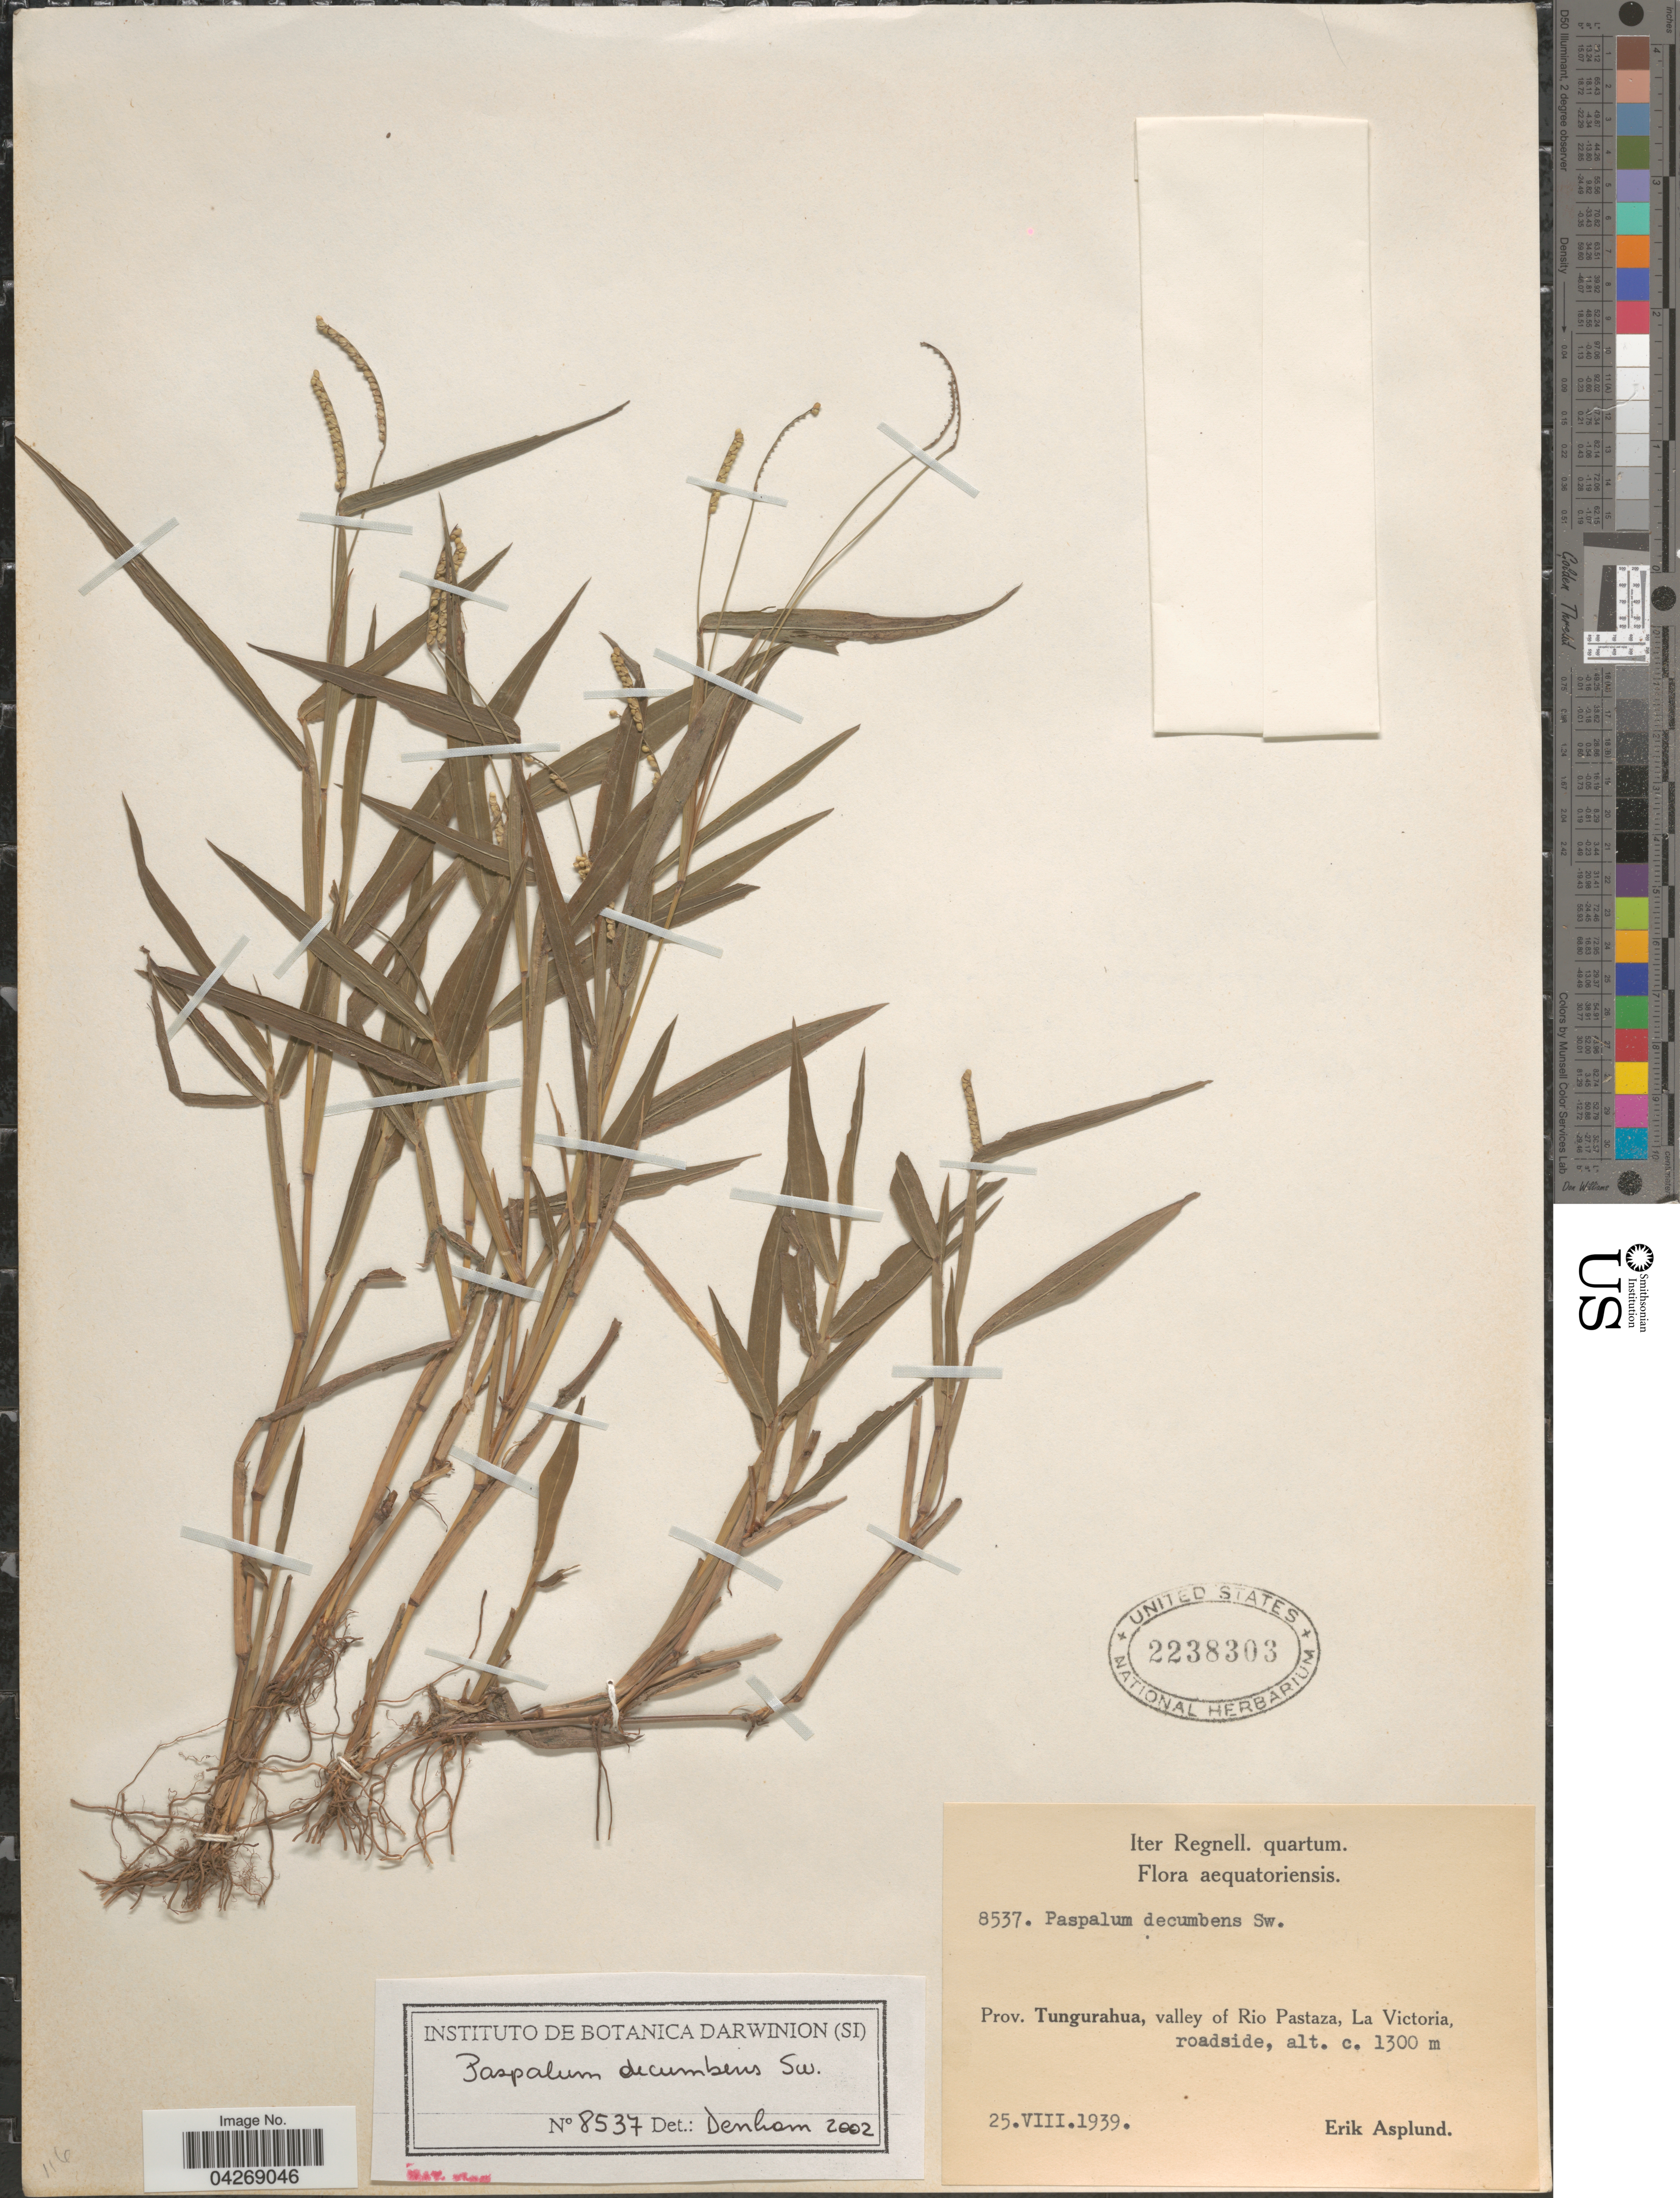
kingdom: Plantae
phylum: Tracheophyta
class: Liliopsida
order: Poales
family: Poaceae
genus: Paspalum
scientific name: Paspalum decumbens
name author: Sw.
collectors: E. Asplund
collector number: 8537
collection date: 1939-08-25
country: Ecuador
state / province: Tungurahua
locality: Iter Regnell. quartum. Aequatoriensis. Valley of Rio Pastaza, La Victoria, roadside.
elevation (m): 1300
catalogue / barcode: US 2238303